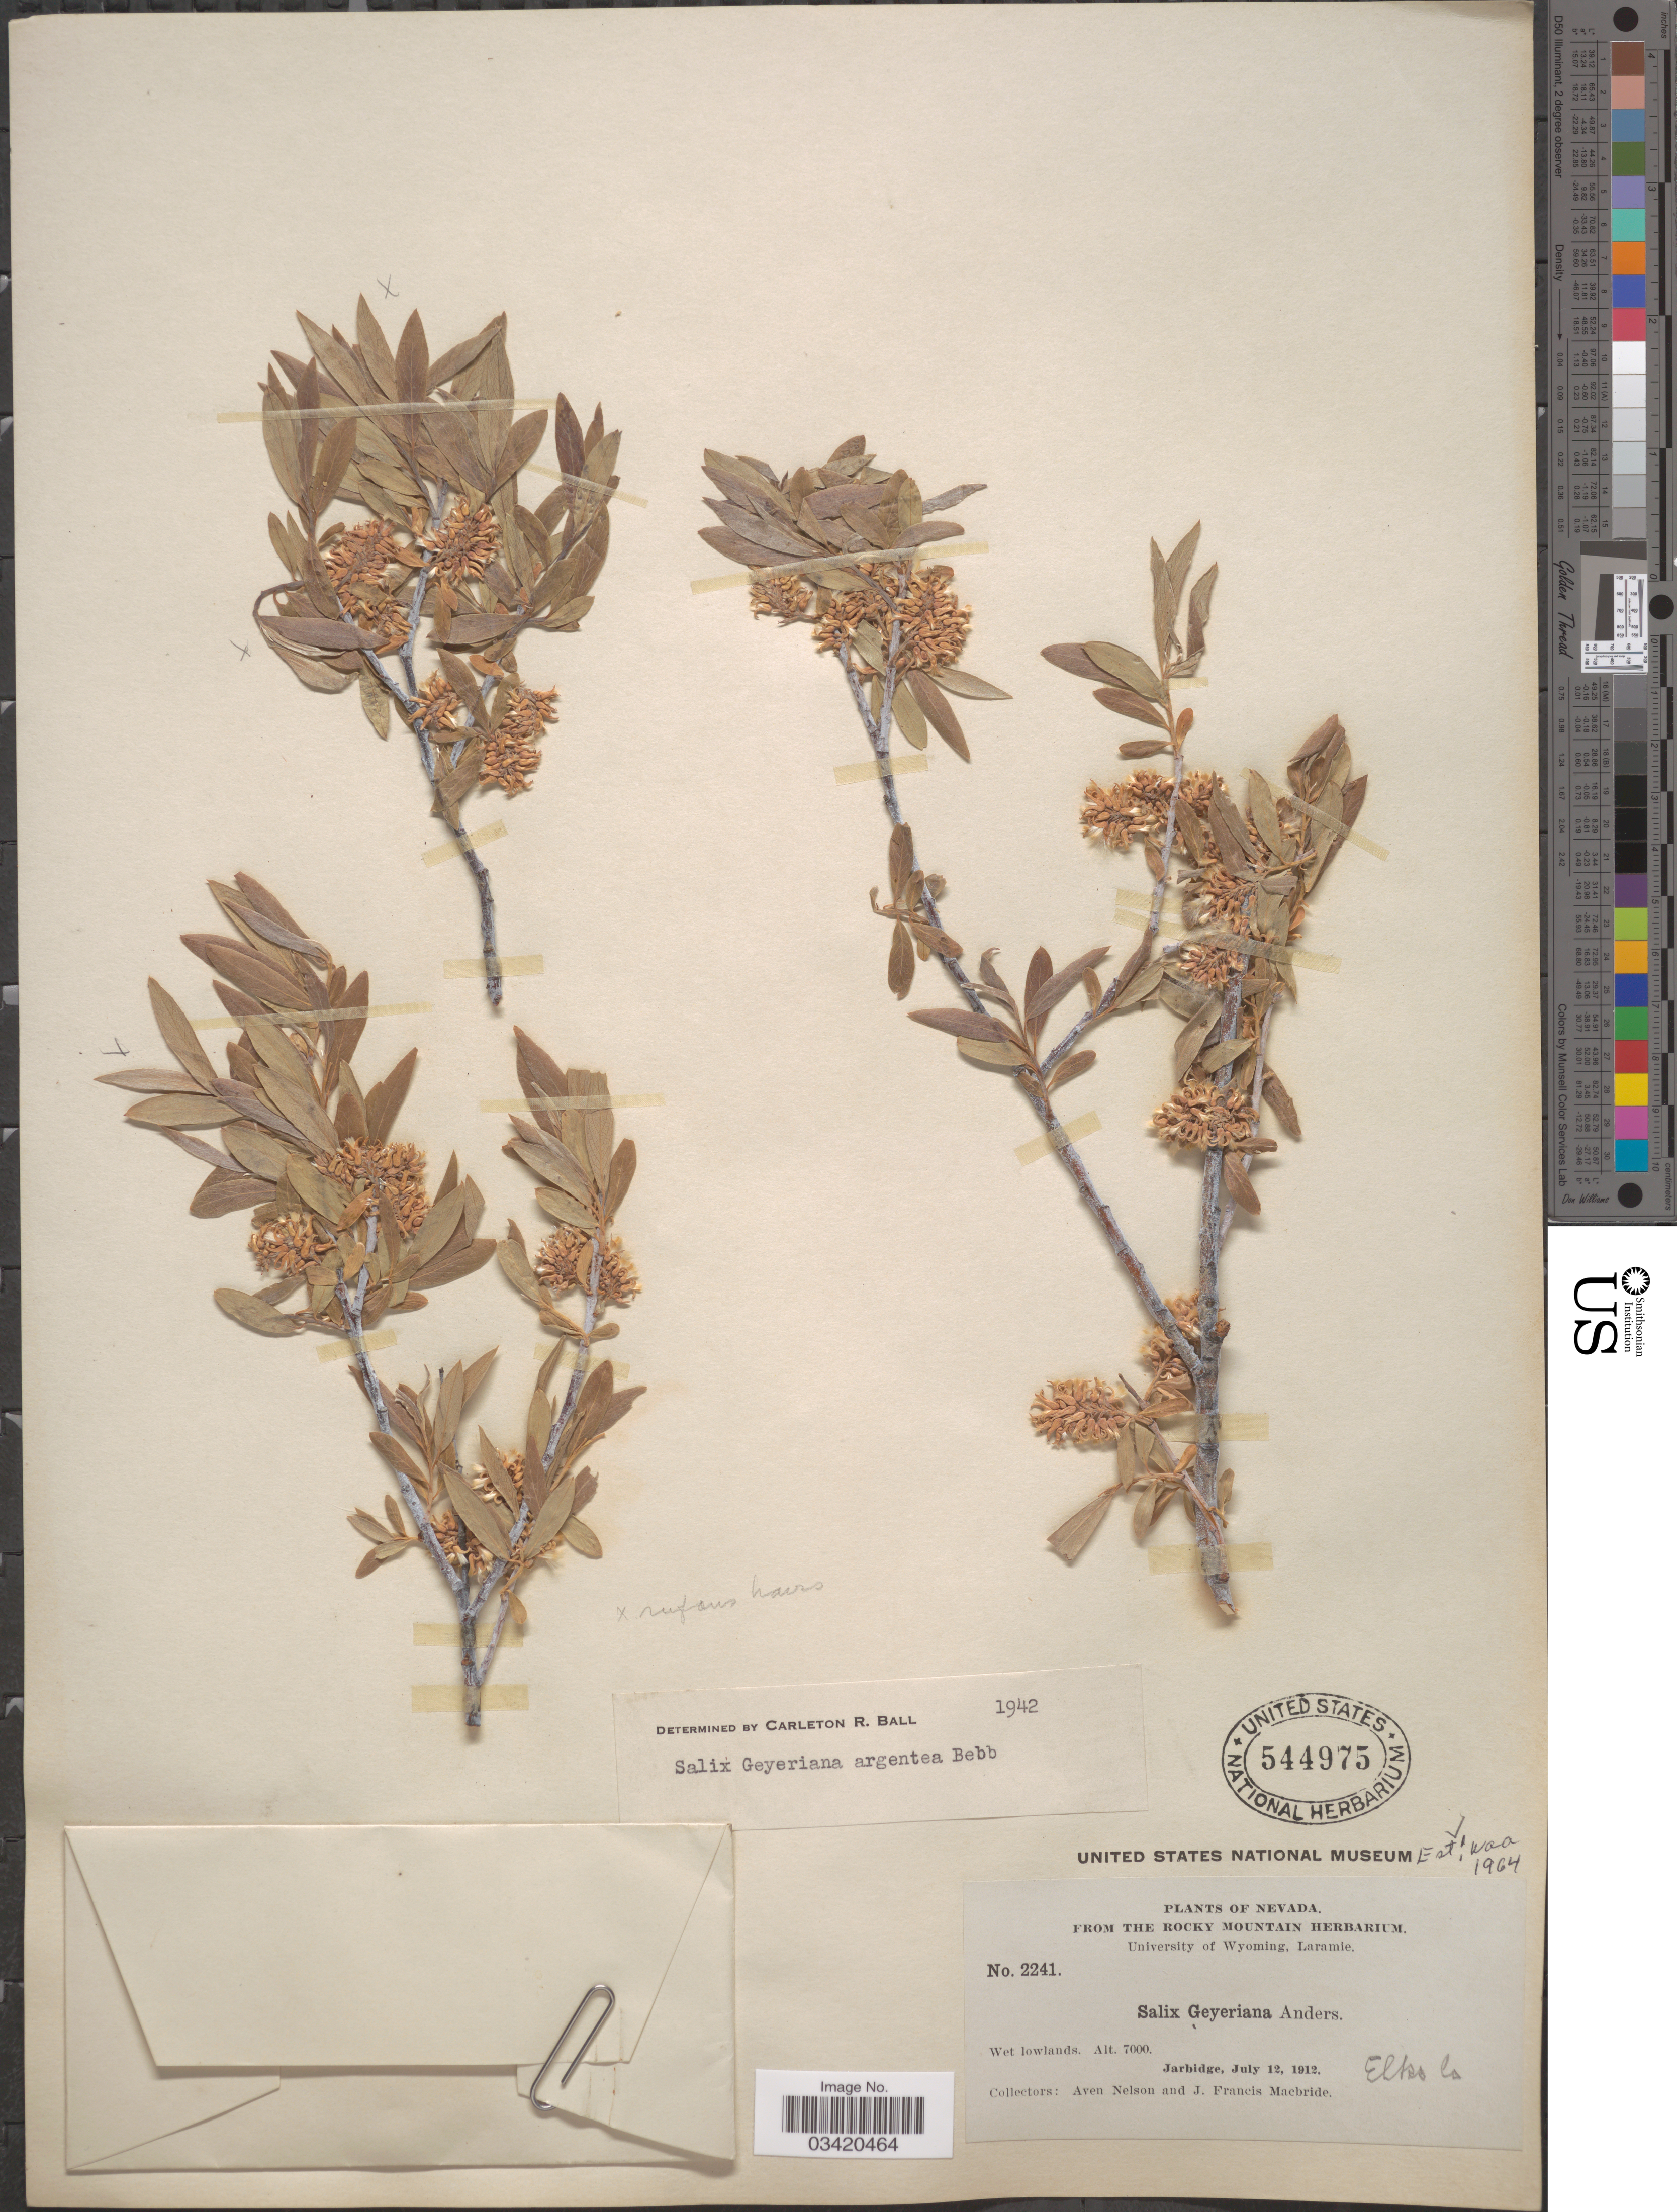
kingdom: Plantae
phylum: Tracheophyta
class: Magnoliopsida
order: Malpighiales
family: Salicaceae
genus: Salix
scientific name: Salix geyeriana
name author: Andersson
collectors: A. Nelson & J. F. Macbride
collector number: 2241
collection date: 1912-07-12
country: United States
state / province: Nevada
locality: Jarbidge. Elko Co.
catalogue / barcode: US 544975